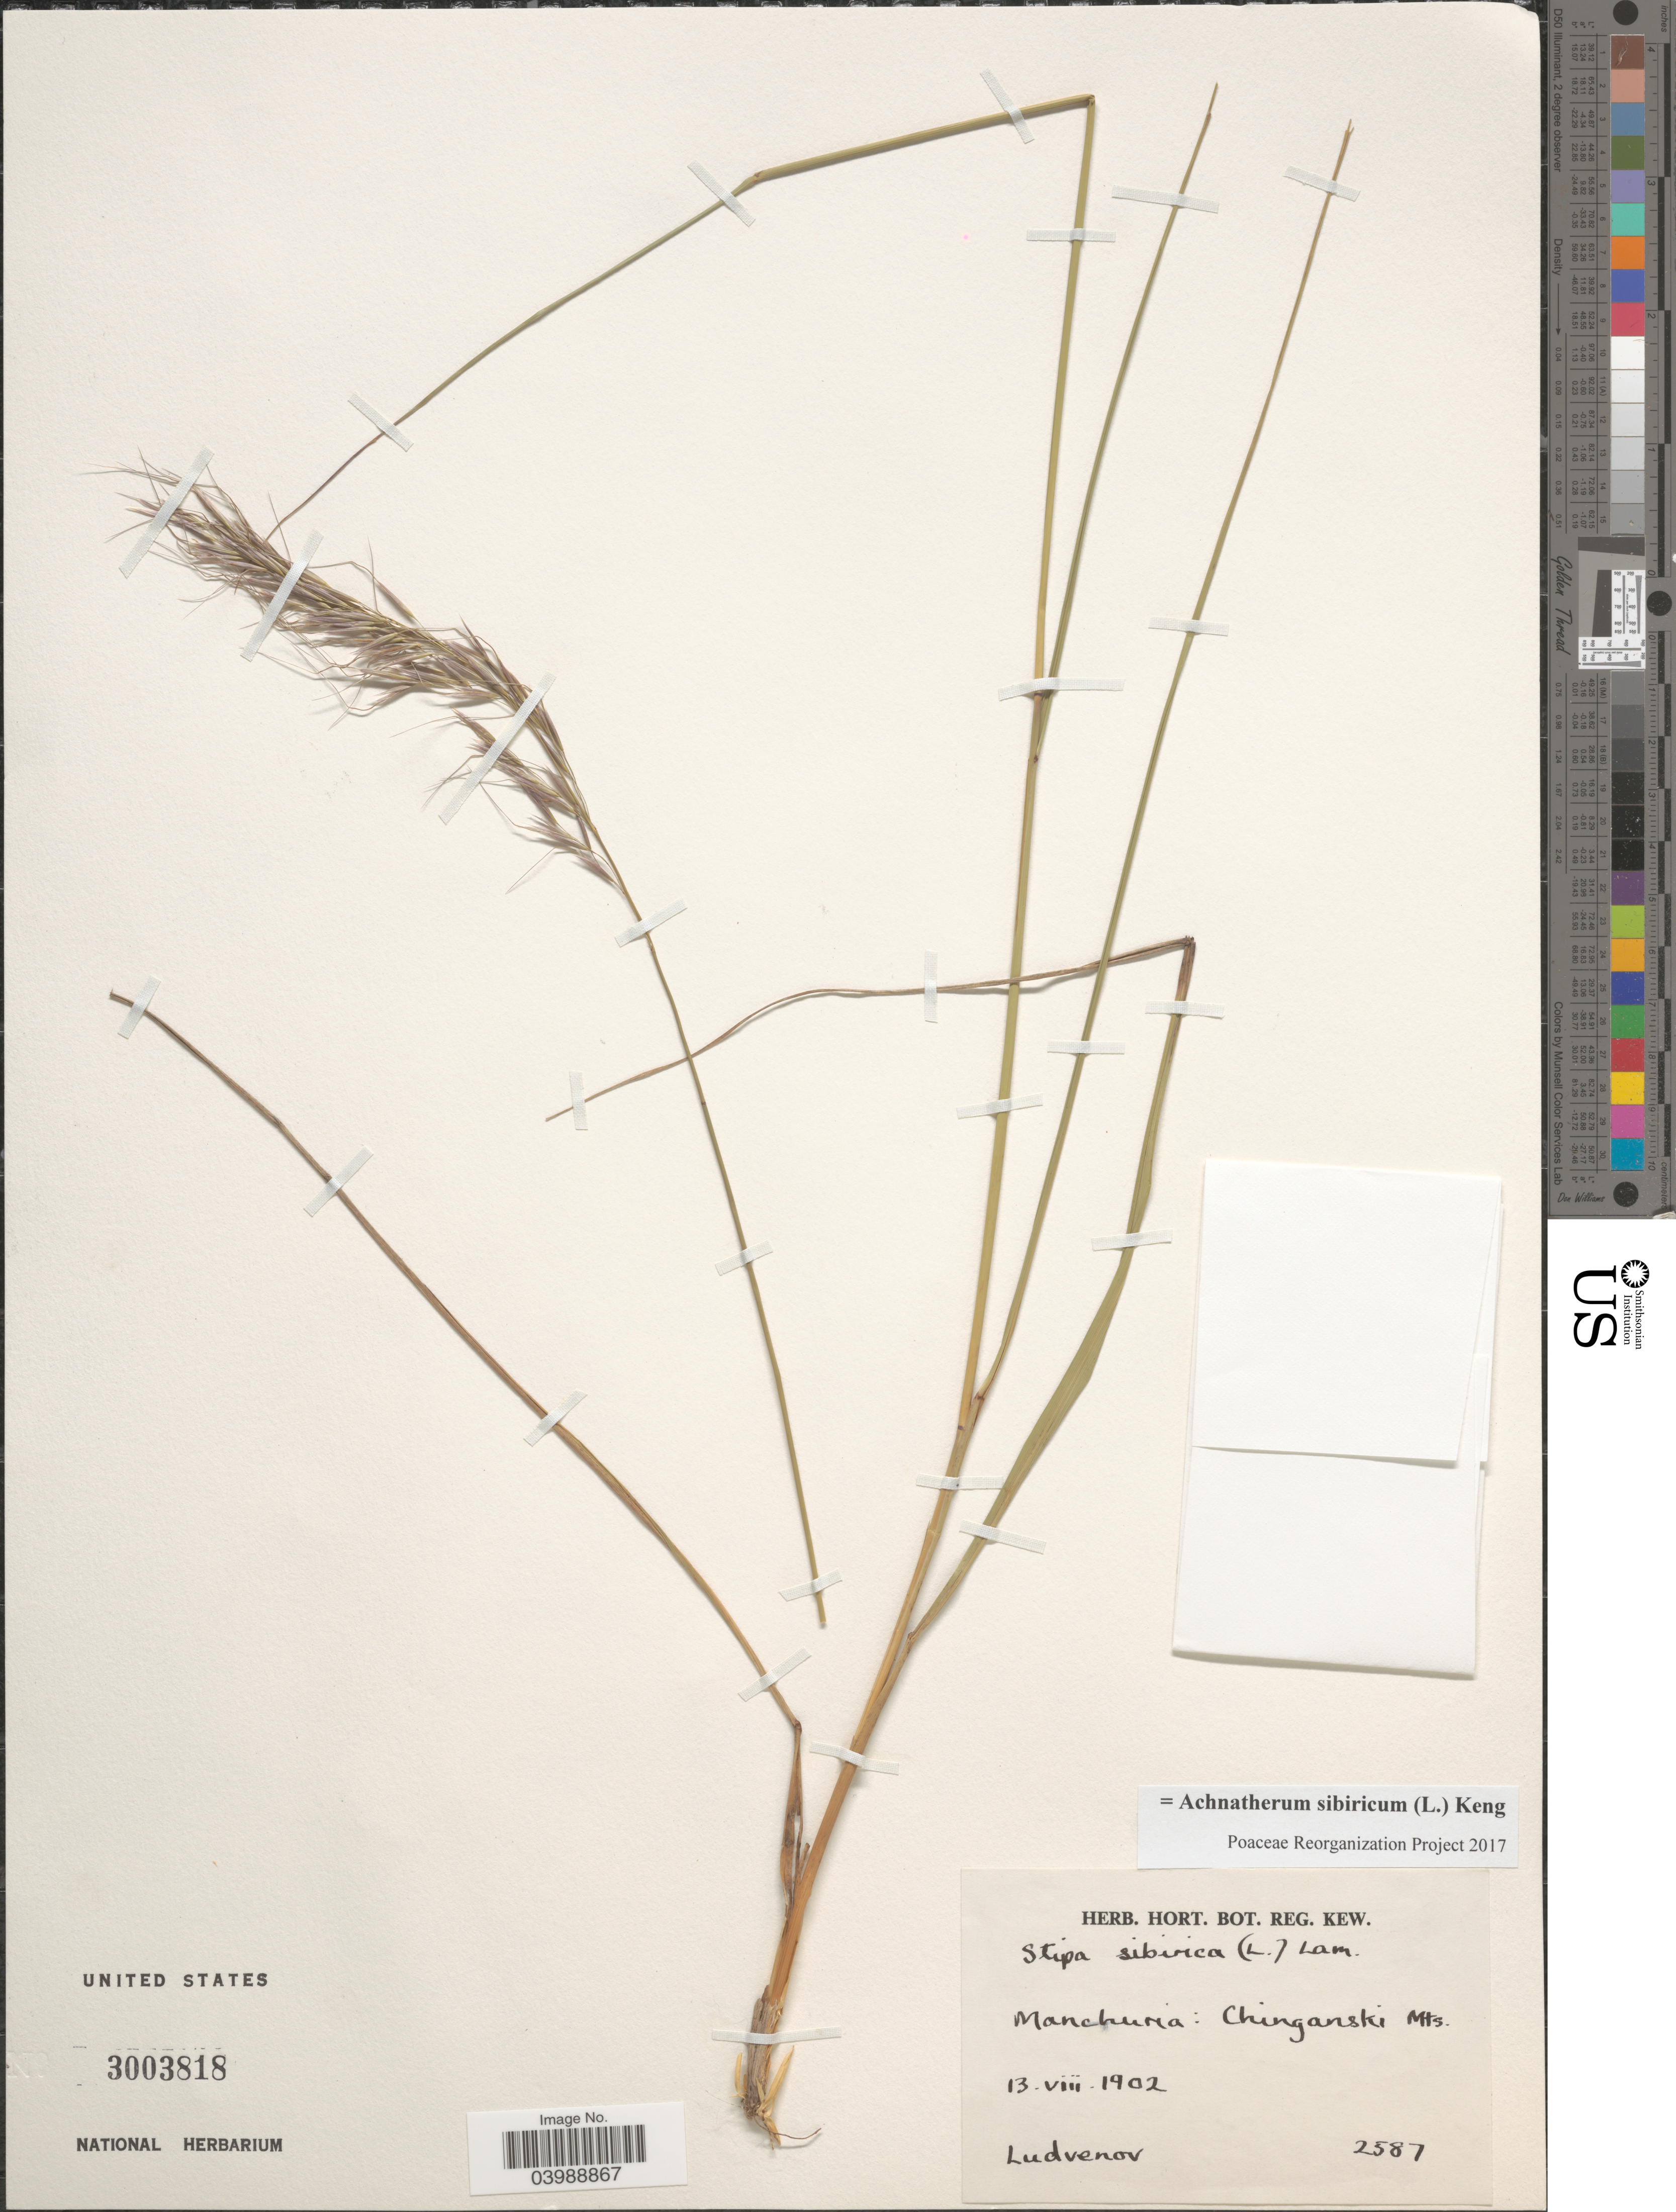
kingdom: Plantae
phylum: Tracheophyta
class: Liliopsida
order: Poales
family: Poaceae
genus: Achnatherum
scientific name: Achnatherum sibiricum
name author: (L.) Keng ex Tzvelev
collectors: Ludvenov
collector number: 2587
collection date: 1902-08-13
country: China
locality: Manchuria: Chinganski Mts.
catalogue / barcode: US 3003818